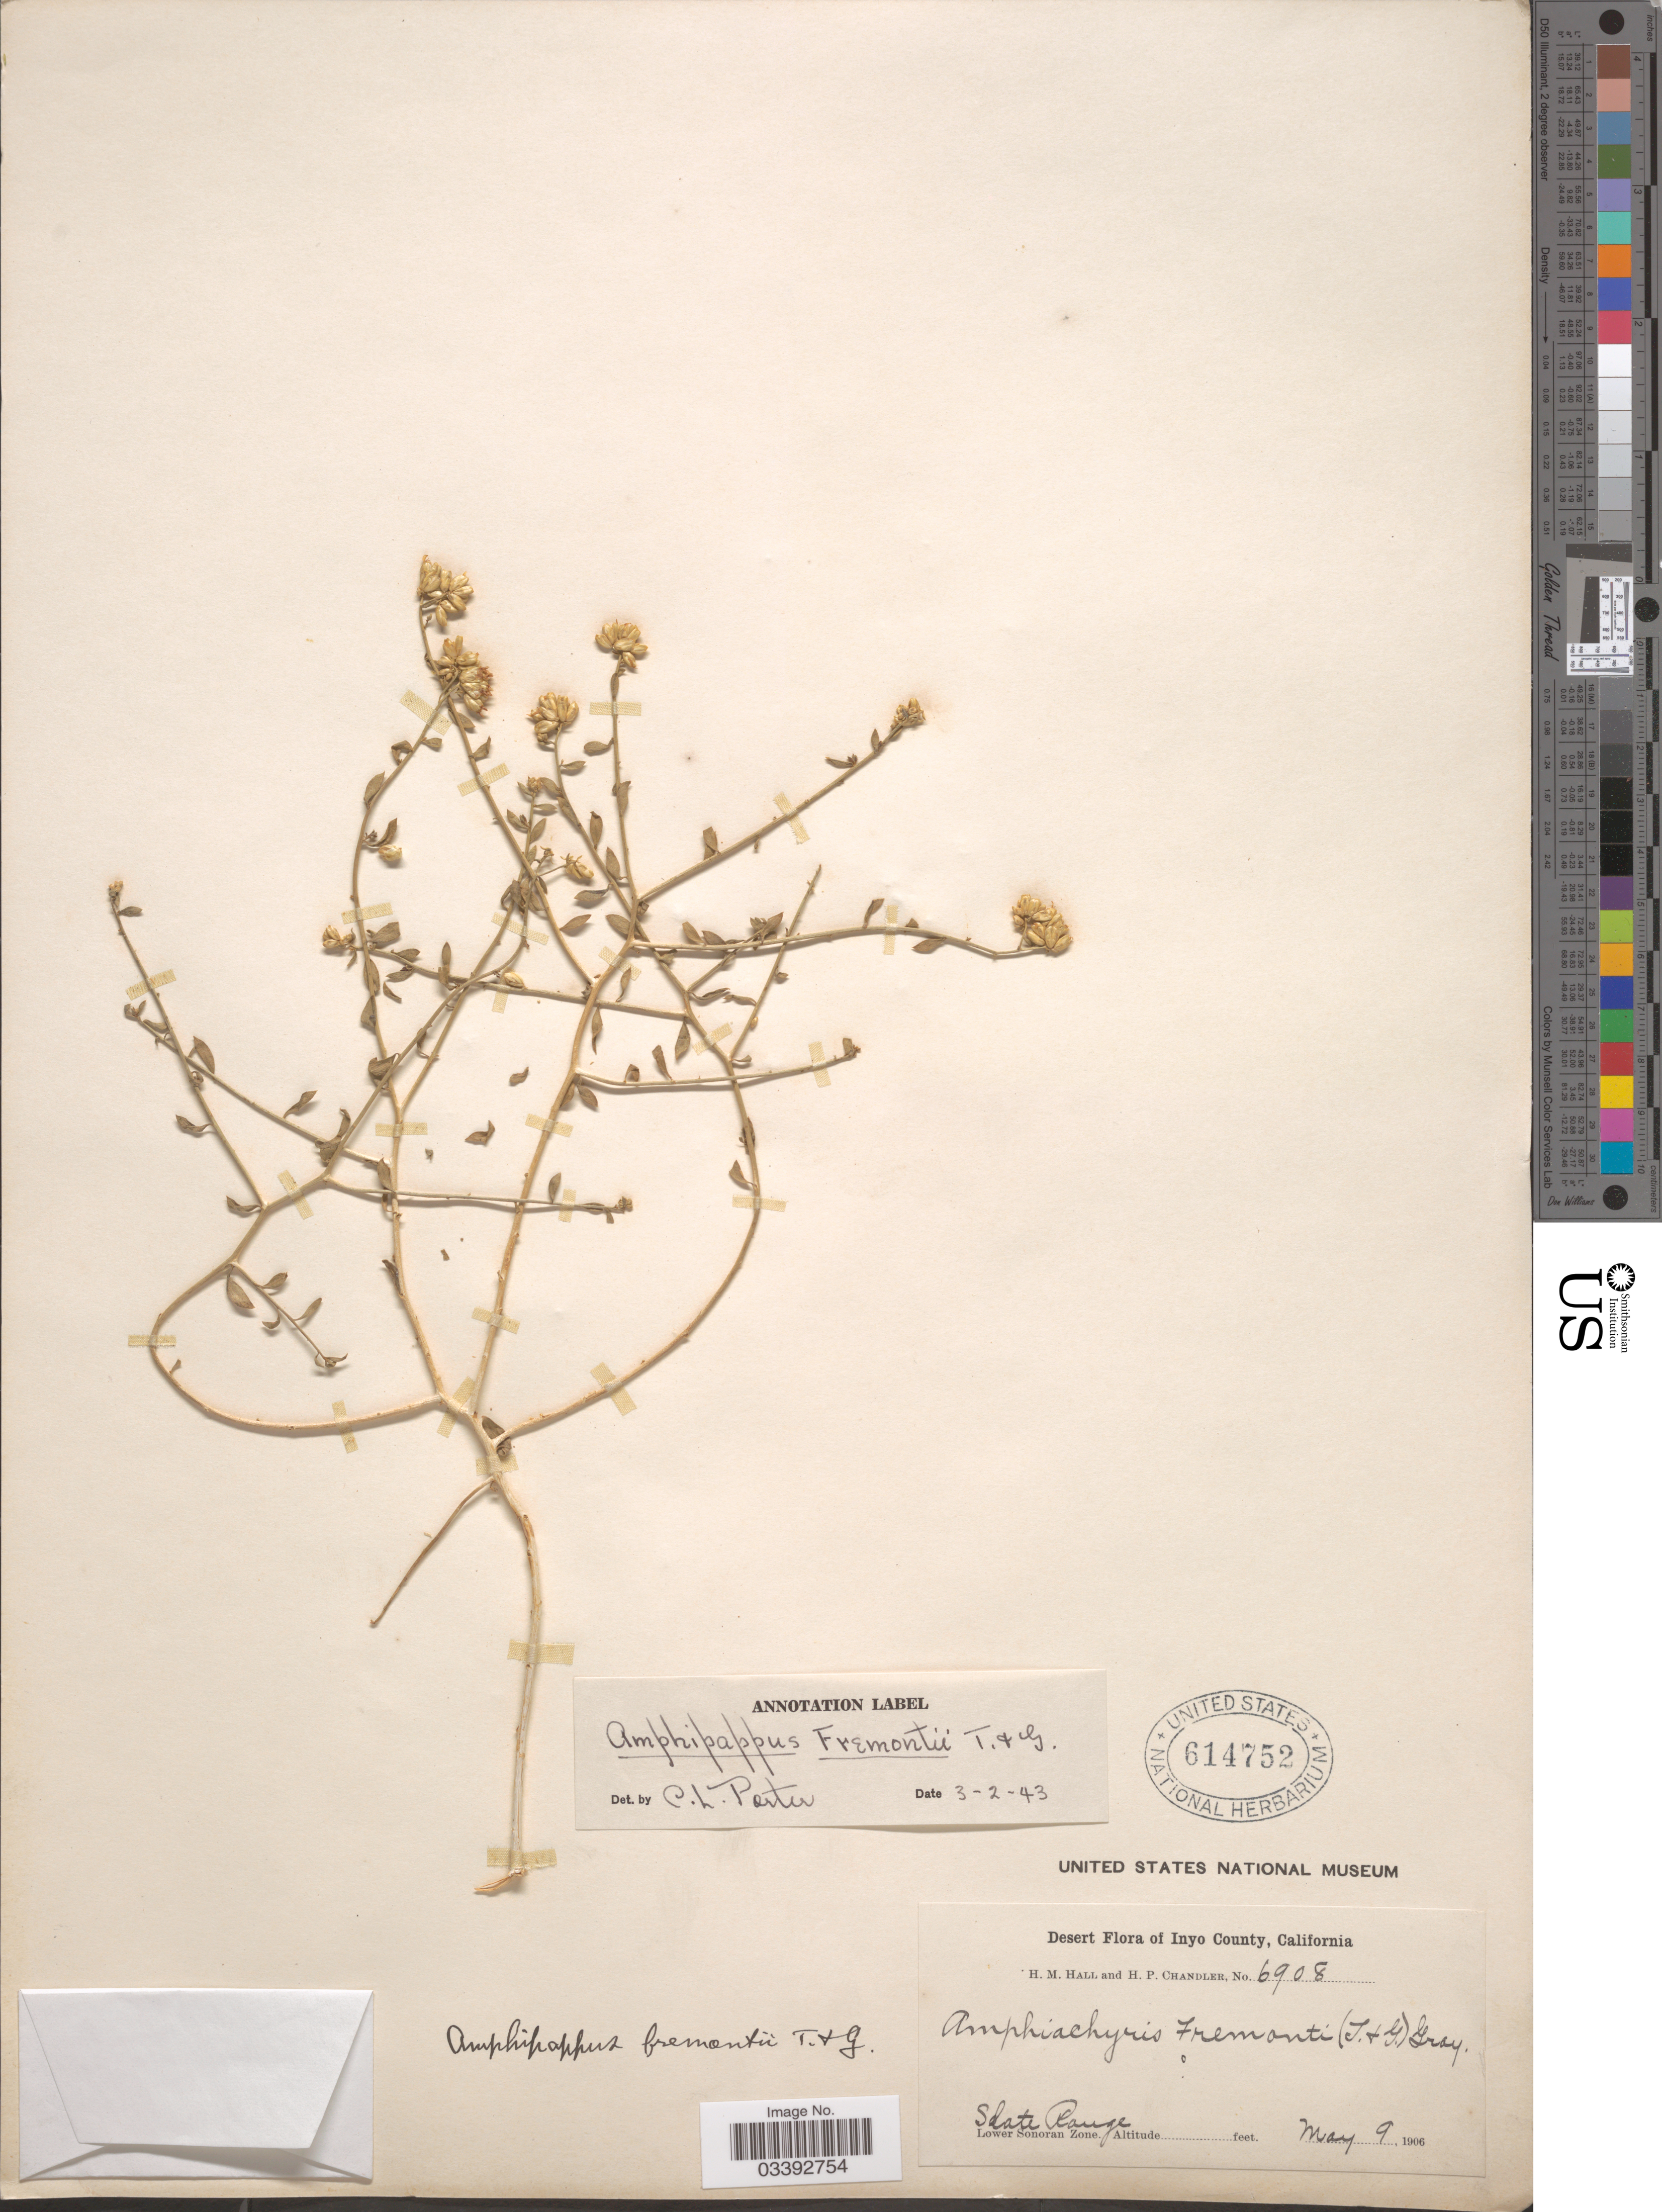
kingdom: Plantae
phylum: Tracheophyta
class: Magnoliopsida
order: Asterales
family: Asteraceae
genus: Amphipappus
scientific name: Amphipappus fremontii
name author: Torr. & A. Gray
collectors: H. M. Hall & H. Chandler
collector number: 6908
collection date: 1906-05-09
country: United States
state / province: California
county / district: Inyo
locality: Desert. Inyo County. Slate Range. Lower Sonoran Zone.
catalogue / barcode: US 614752